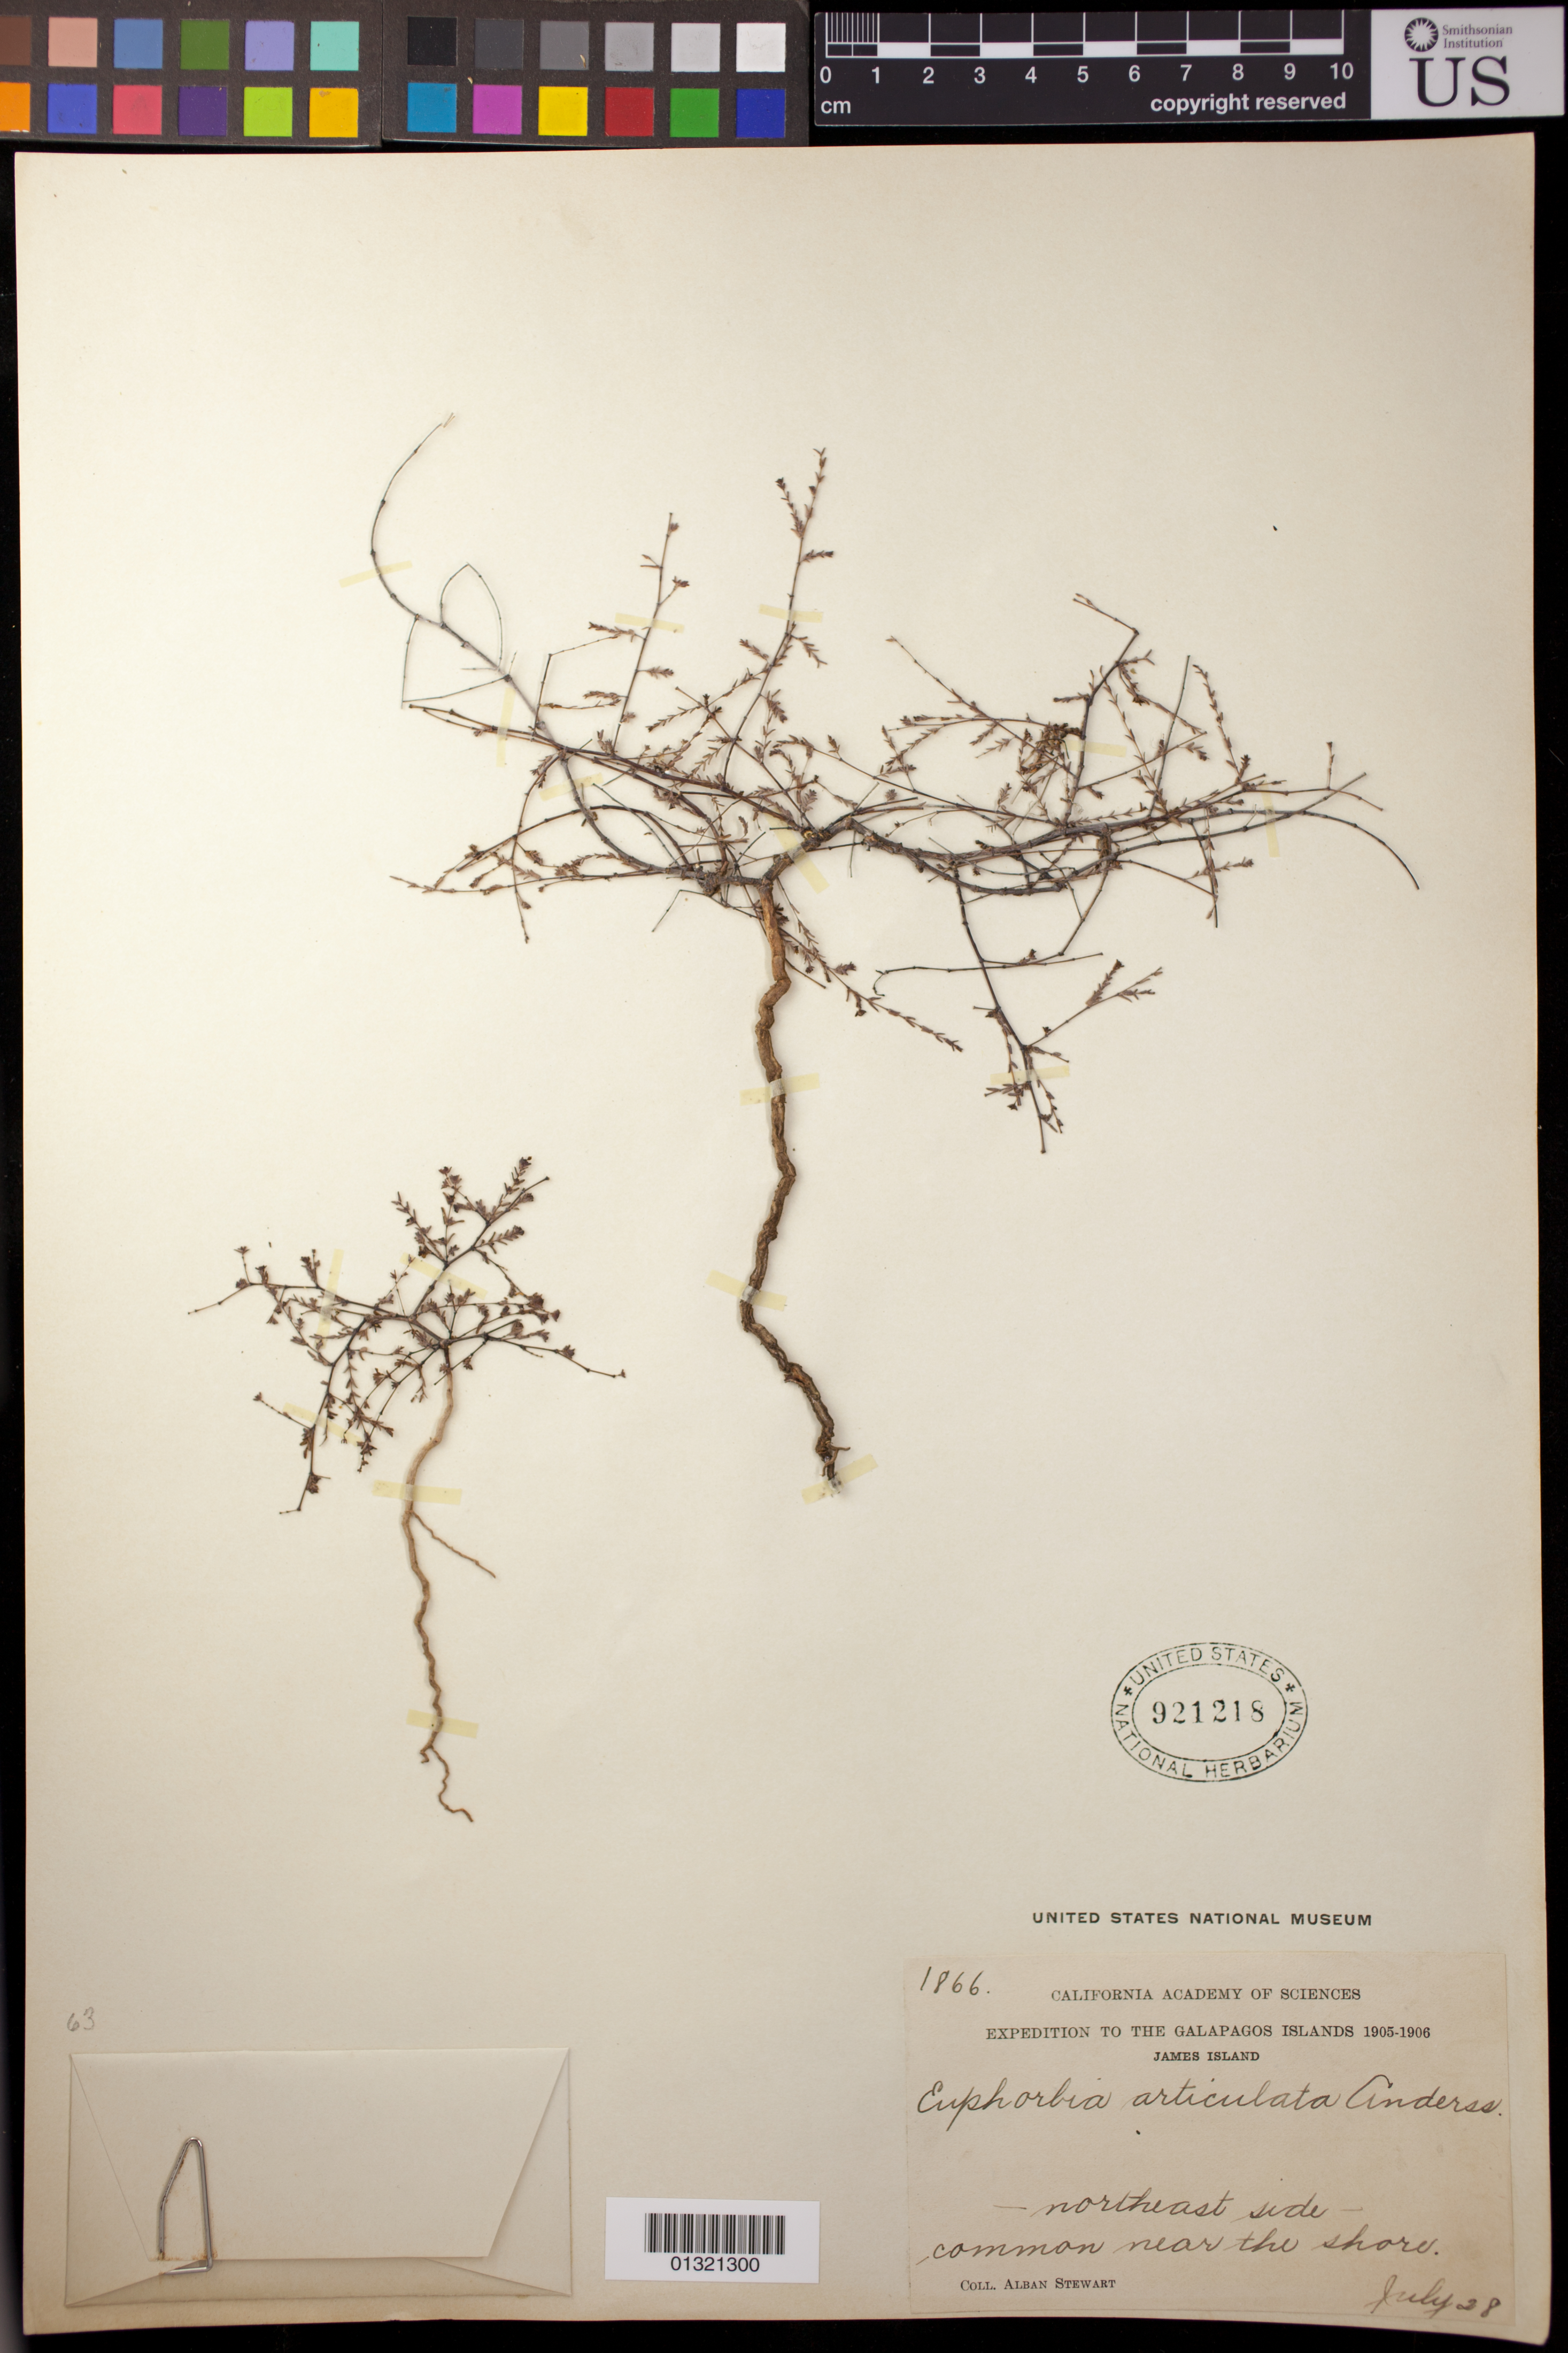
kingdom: Plantae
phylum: Tracheophyta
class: Magnoliopsida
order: Malpighiales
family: Euphorbiaceae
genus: Euphorbia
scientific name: Euphorbia punctulata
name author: Andersson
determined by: Strong, Mark T., (BOT), Smithsonian Institution - National Museum of Natural History (UNITED STATES)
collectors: A. Stewart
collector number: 1866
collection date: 1906-07-28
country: Ecuador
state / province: Colón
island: Santiago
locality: James [Santiago] Island, northeast side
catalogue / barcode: US 921218